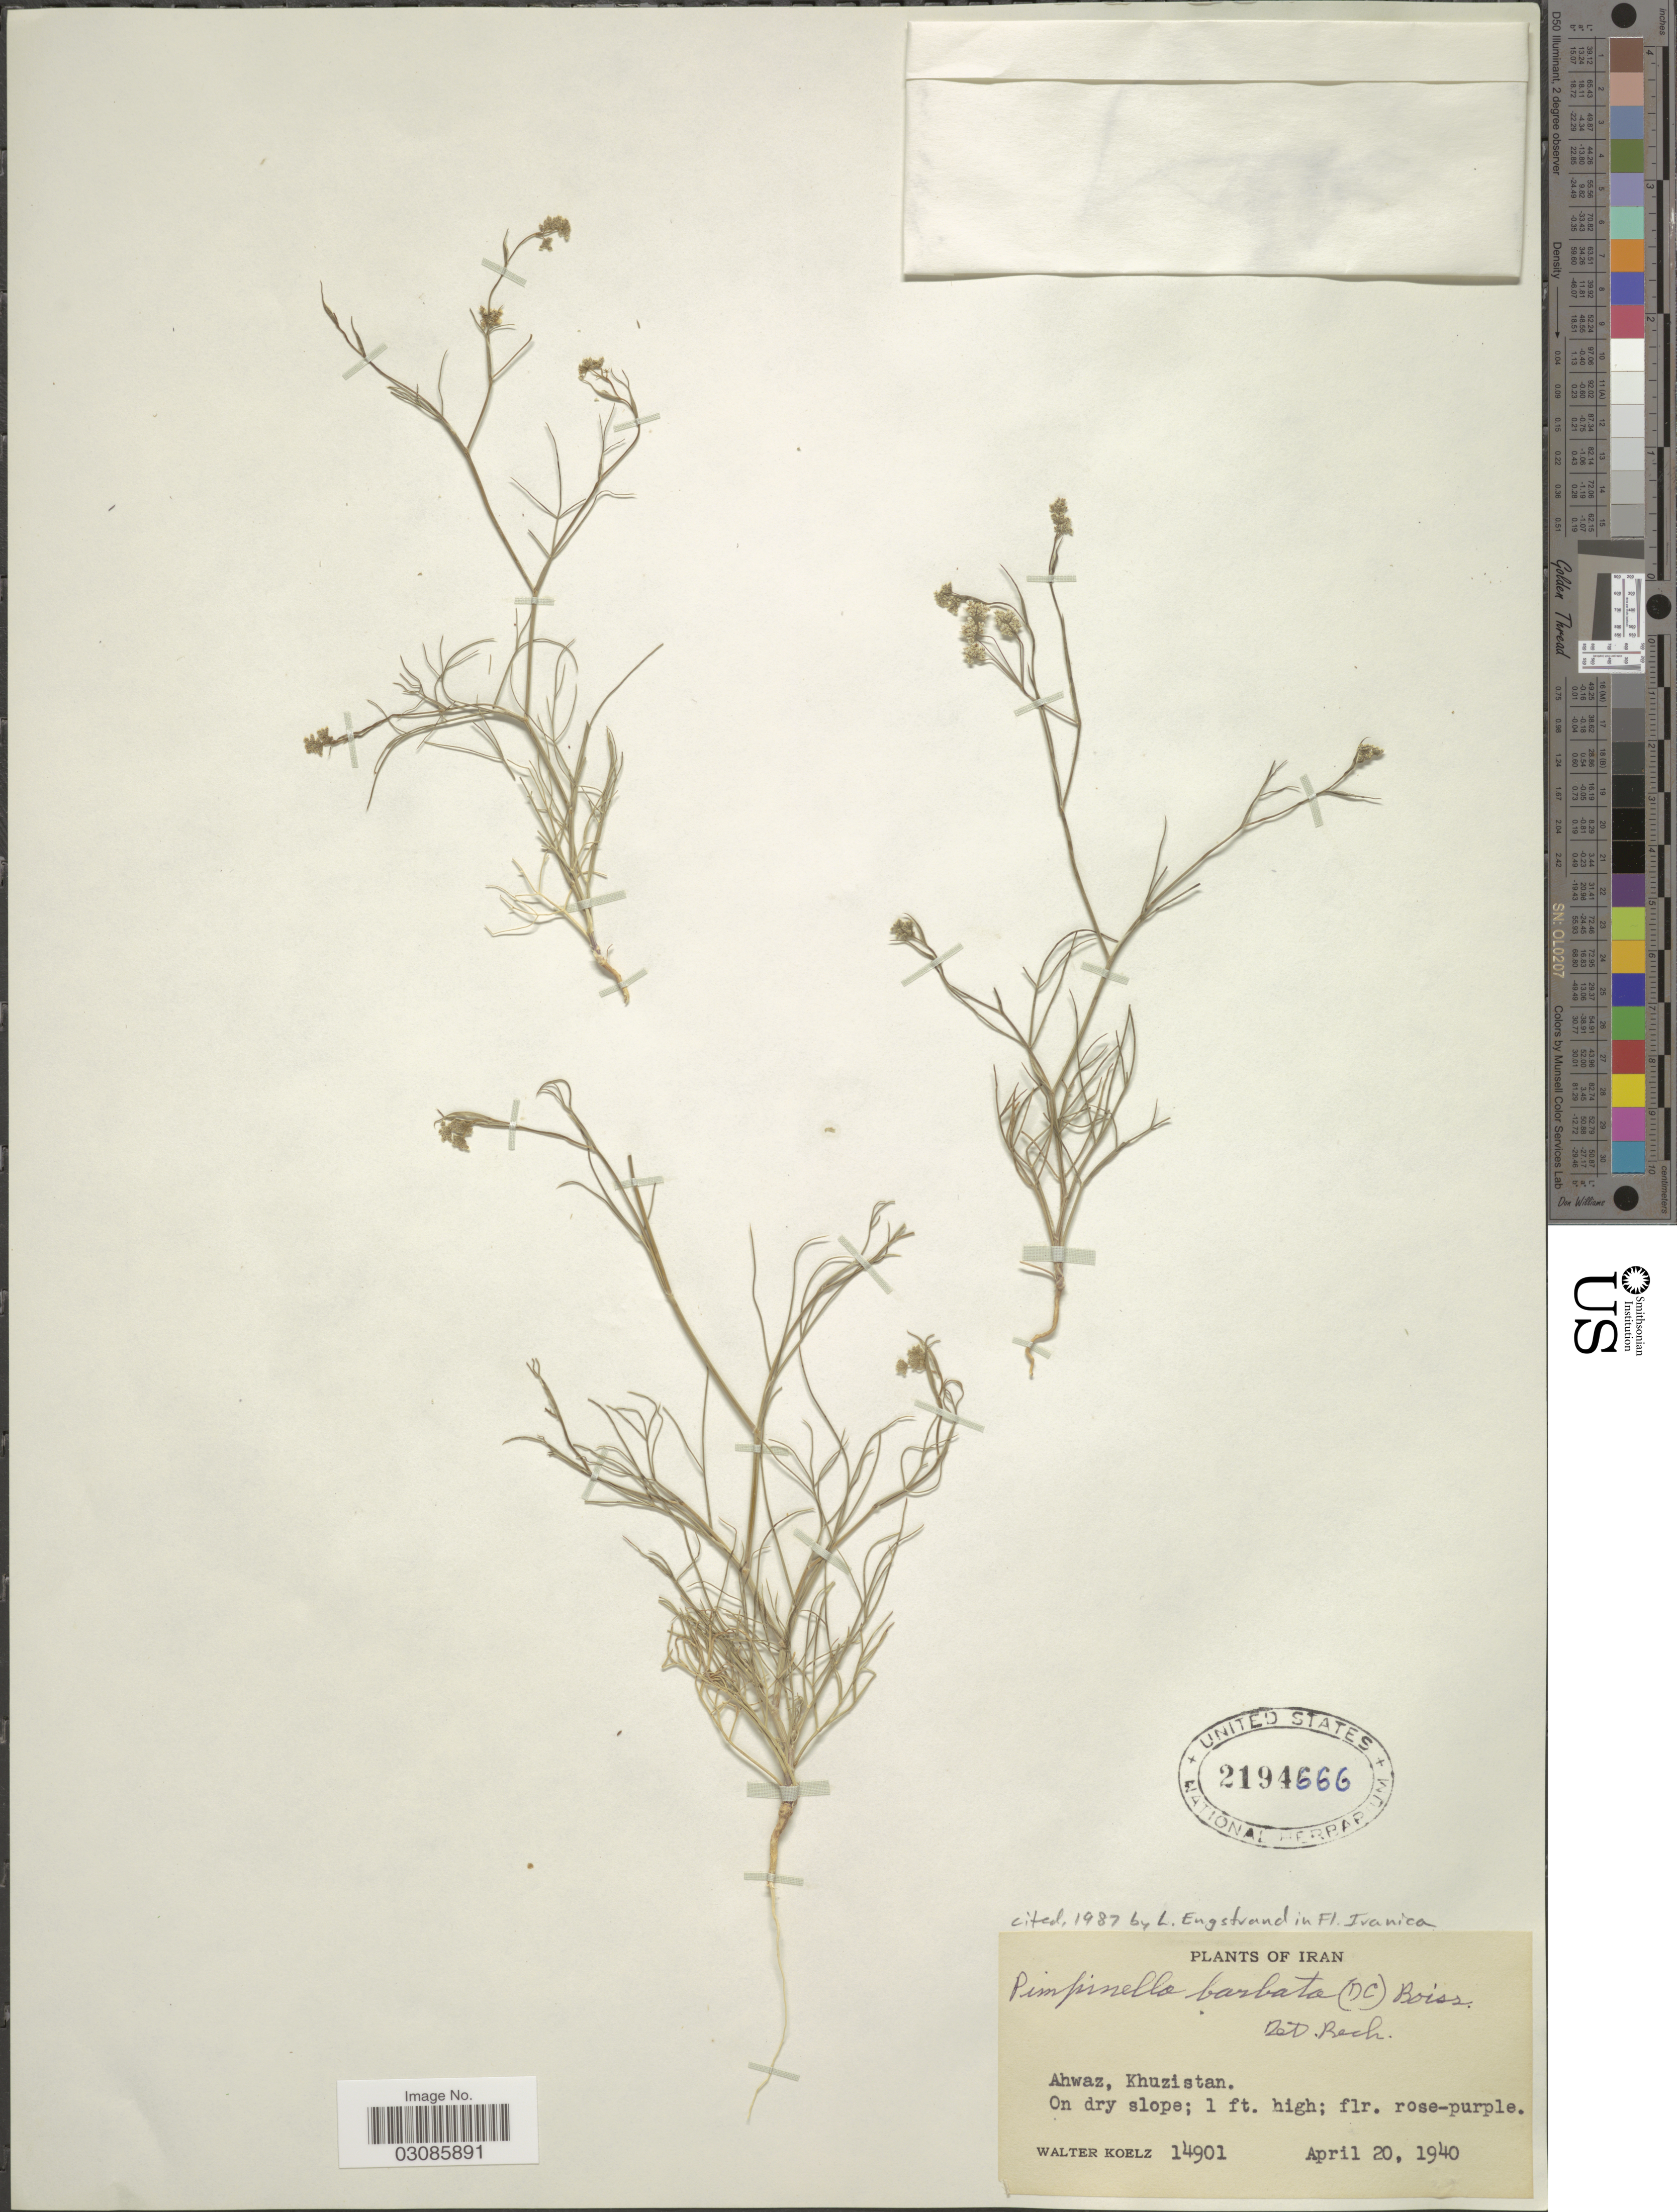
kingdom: Plantae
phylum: Tracheophyta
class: Magnoliopsida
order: Apiales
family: Apiaceae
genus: Pimpinella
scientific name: Pimpinella barbata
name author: Boiss.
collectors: W. N. Koelz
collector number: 14901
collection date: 1940-04-20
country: Iran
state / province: Khuzestan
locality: Ahwaz, Khuzistan.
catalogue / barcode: US 2194666